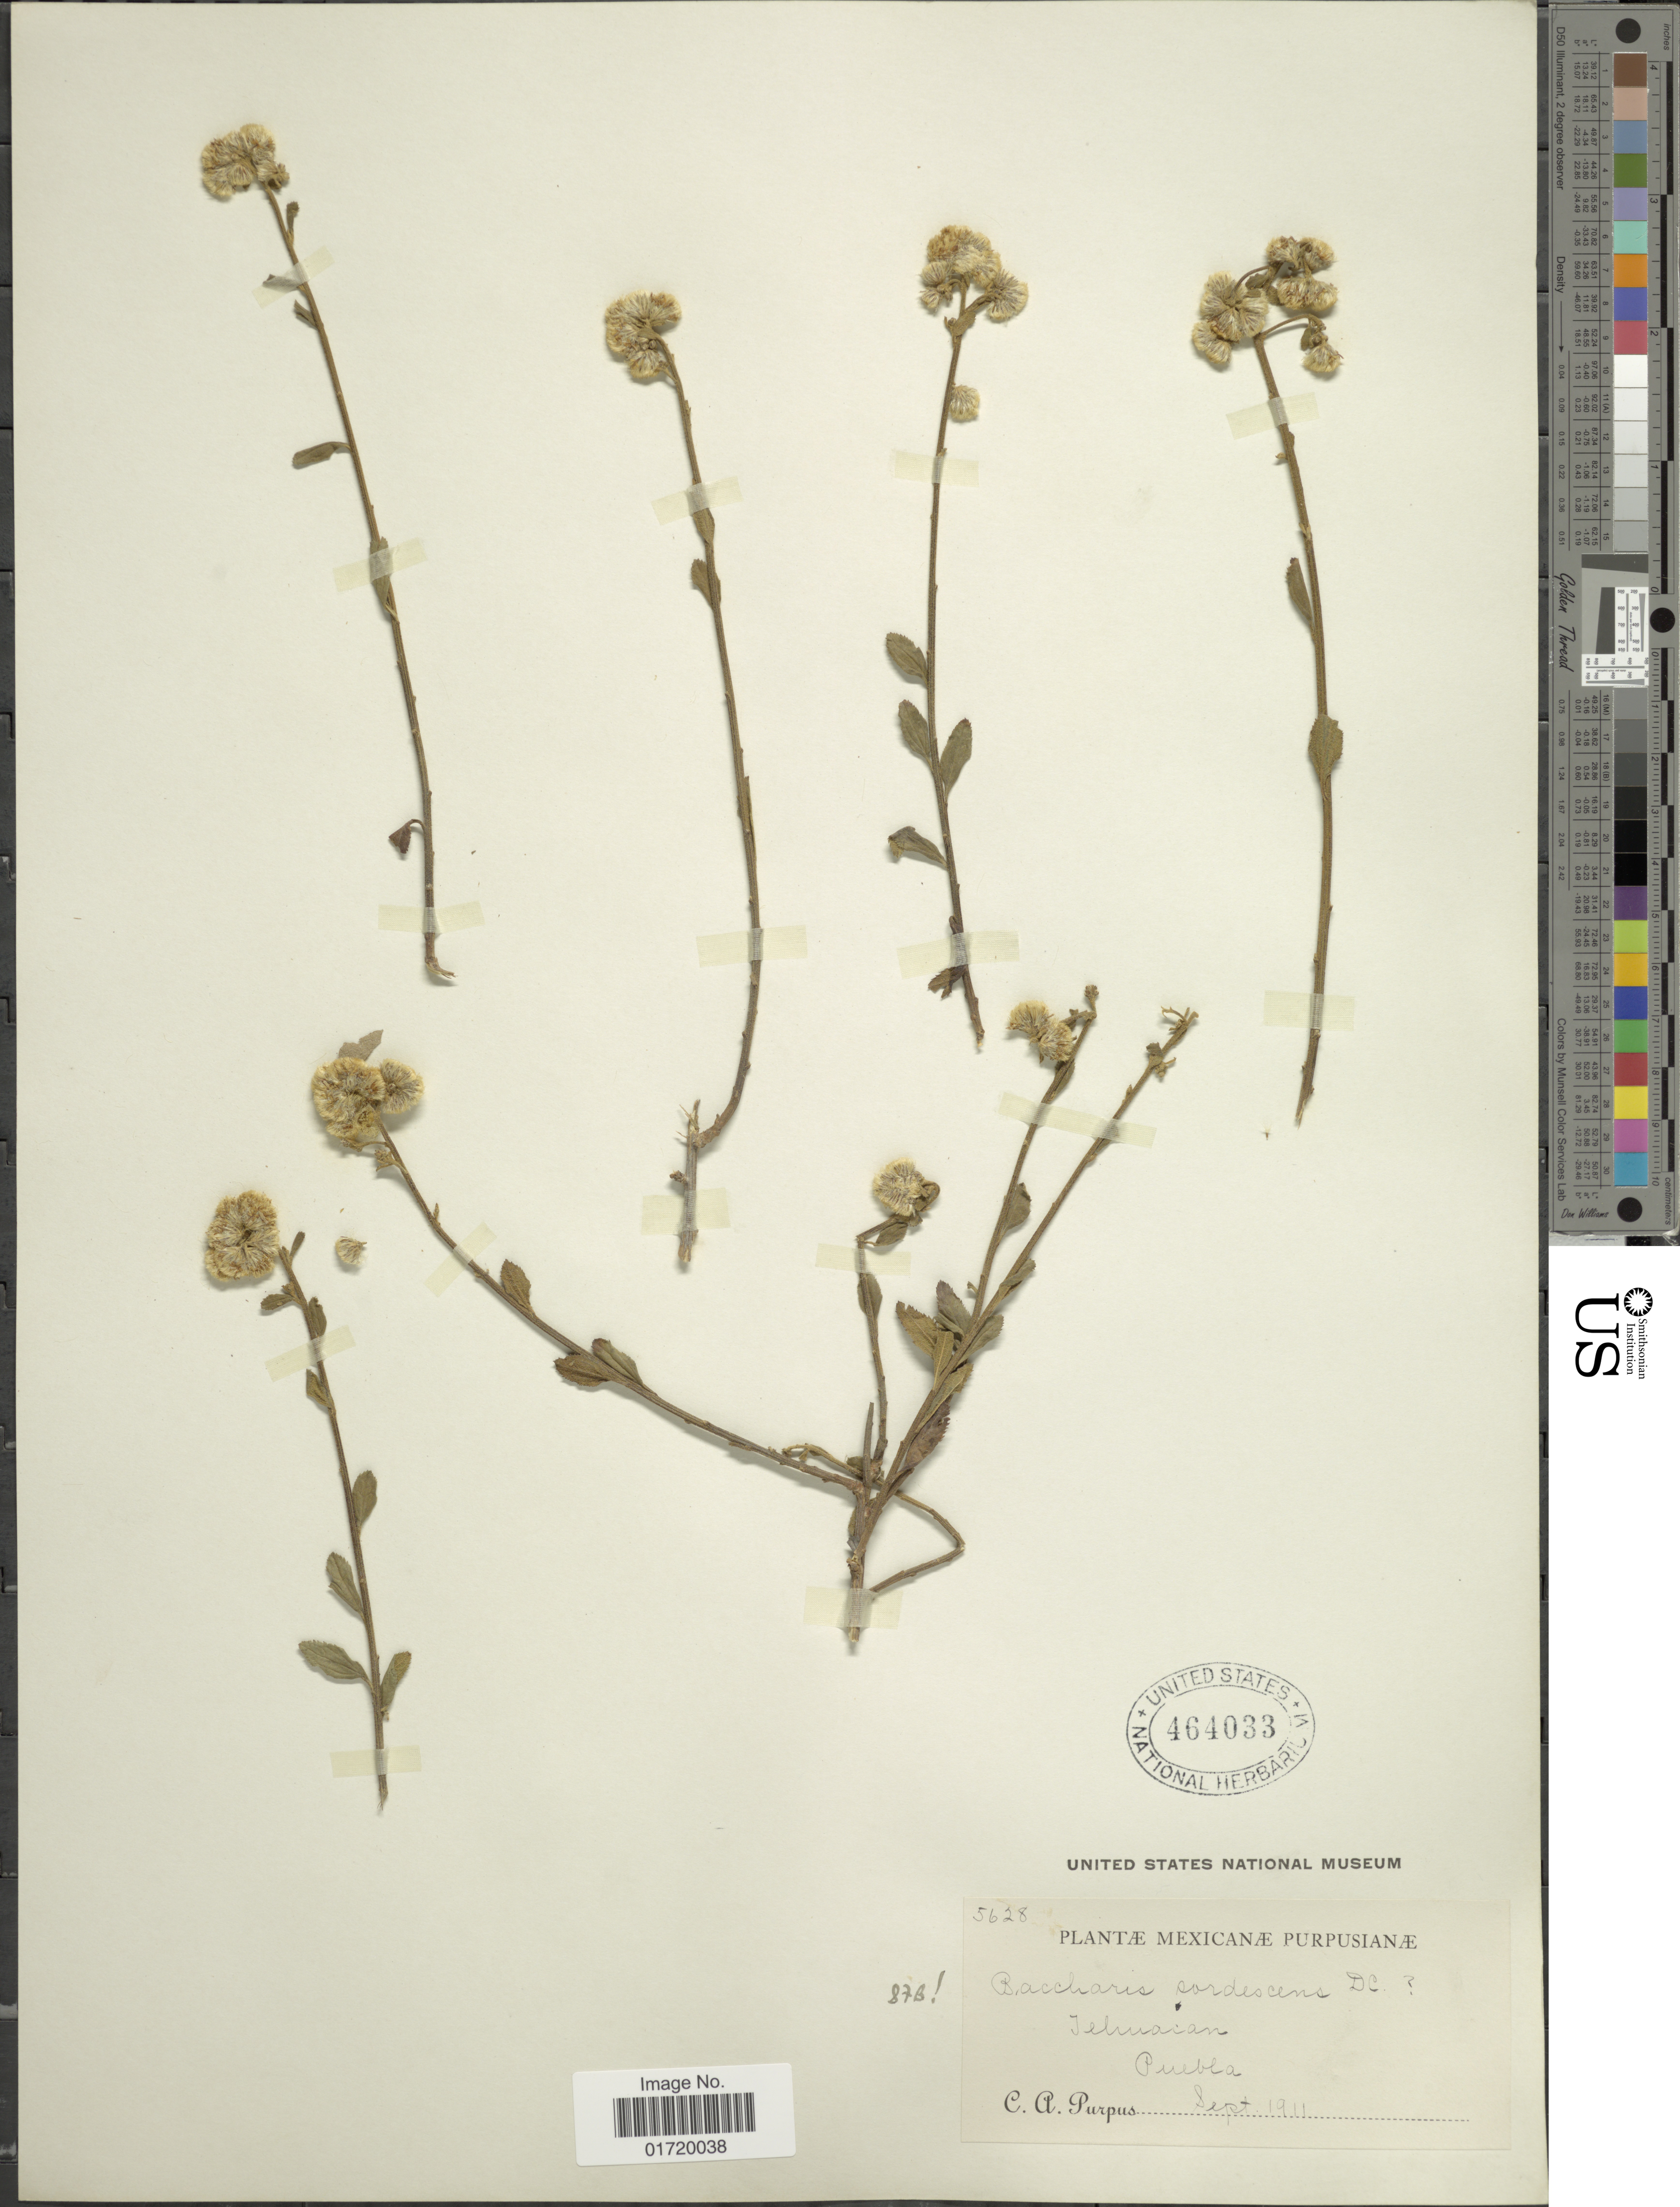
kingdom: Plantae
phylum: Tracheophyta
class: Magnoliopsida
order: Asterales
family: Asteraceae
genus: Baccharis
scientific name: Baccharis sordescens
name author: DC.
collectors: C. A. Purpus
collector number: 5628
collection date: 1911-09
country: Mexico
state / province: Puebla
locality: Mexicanae, Tehuacan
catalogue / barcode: US 464033